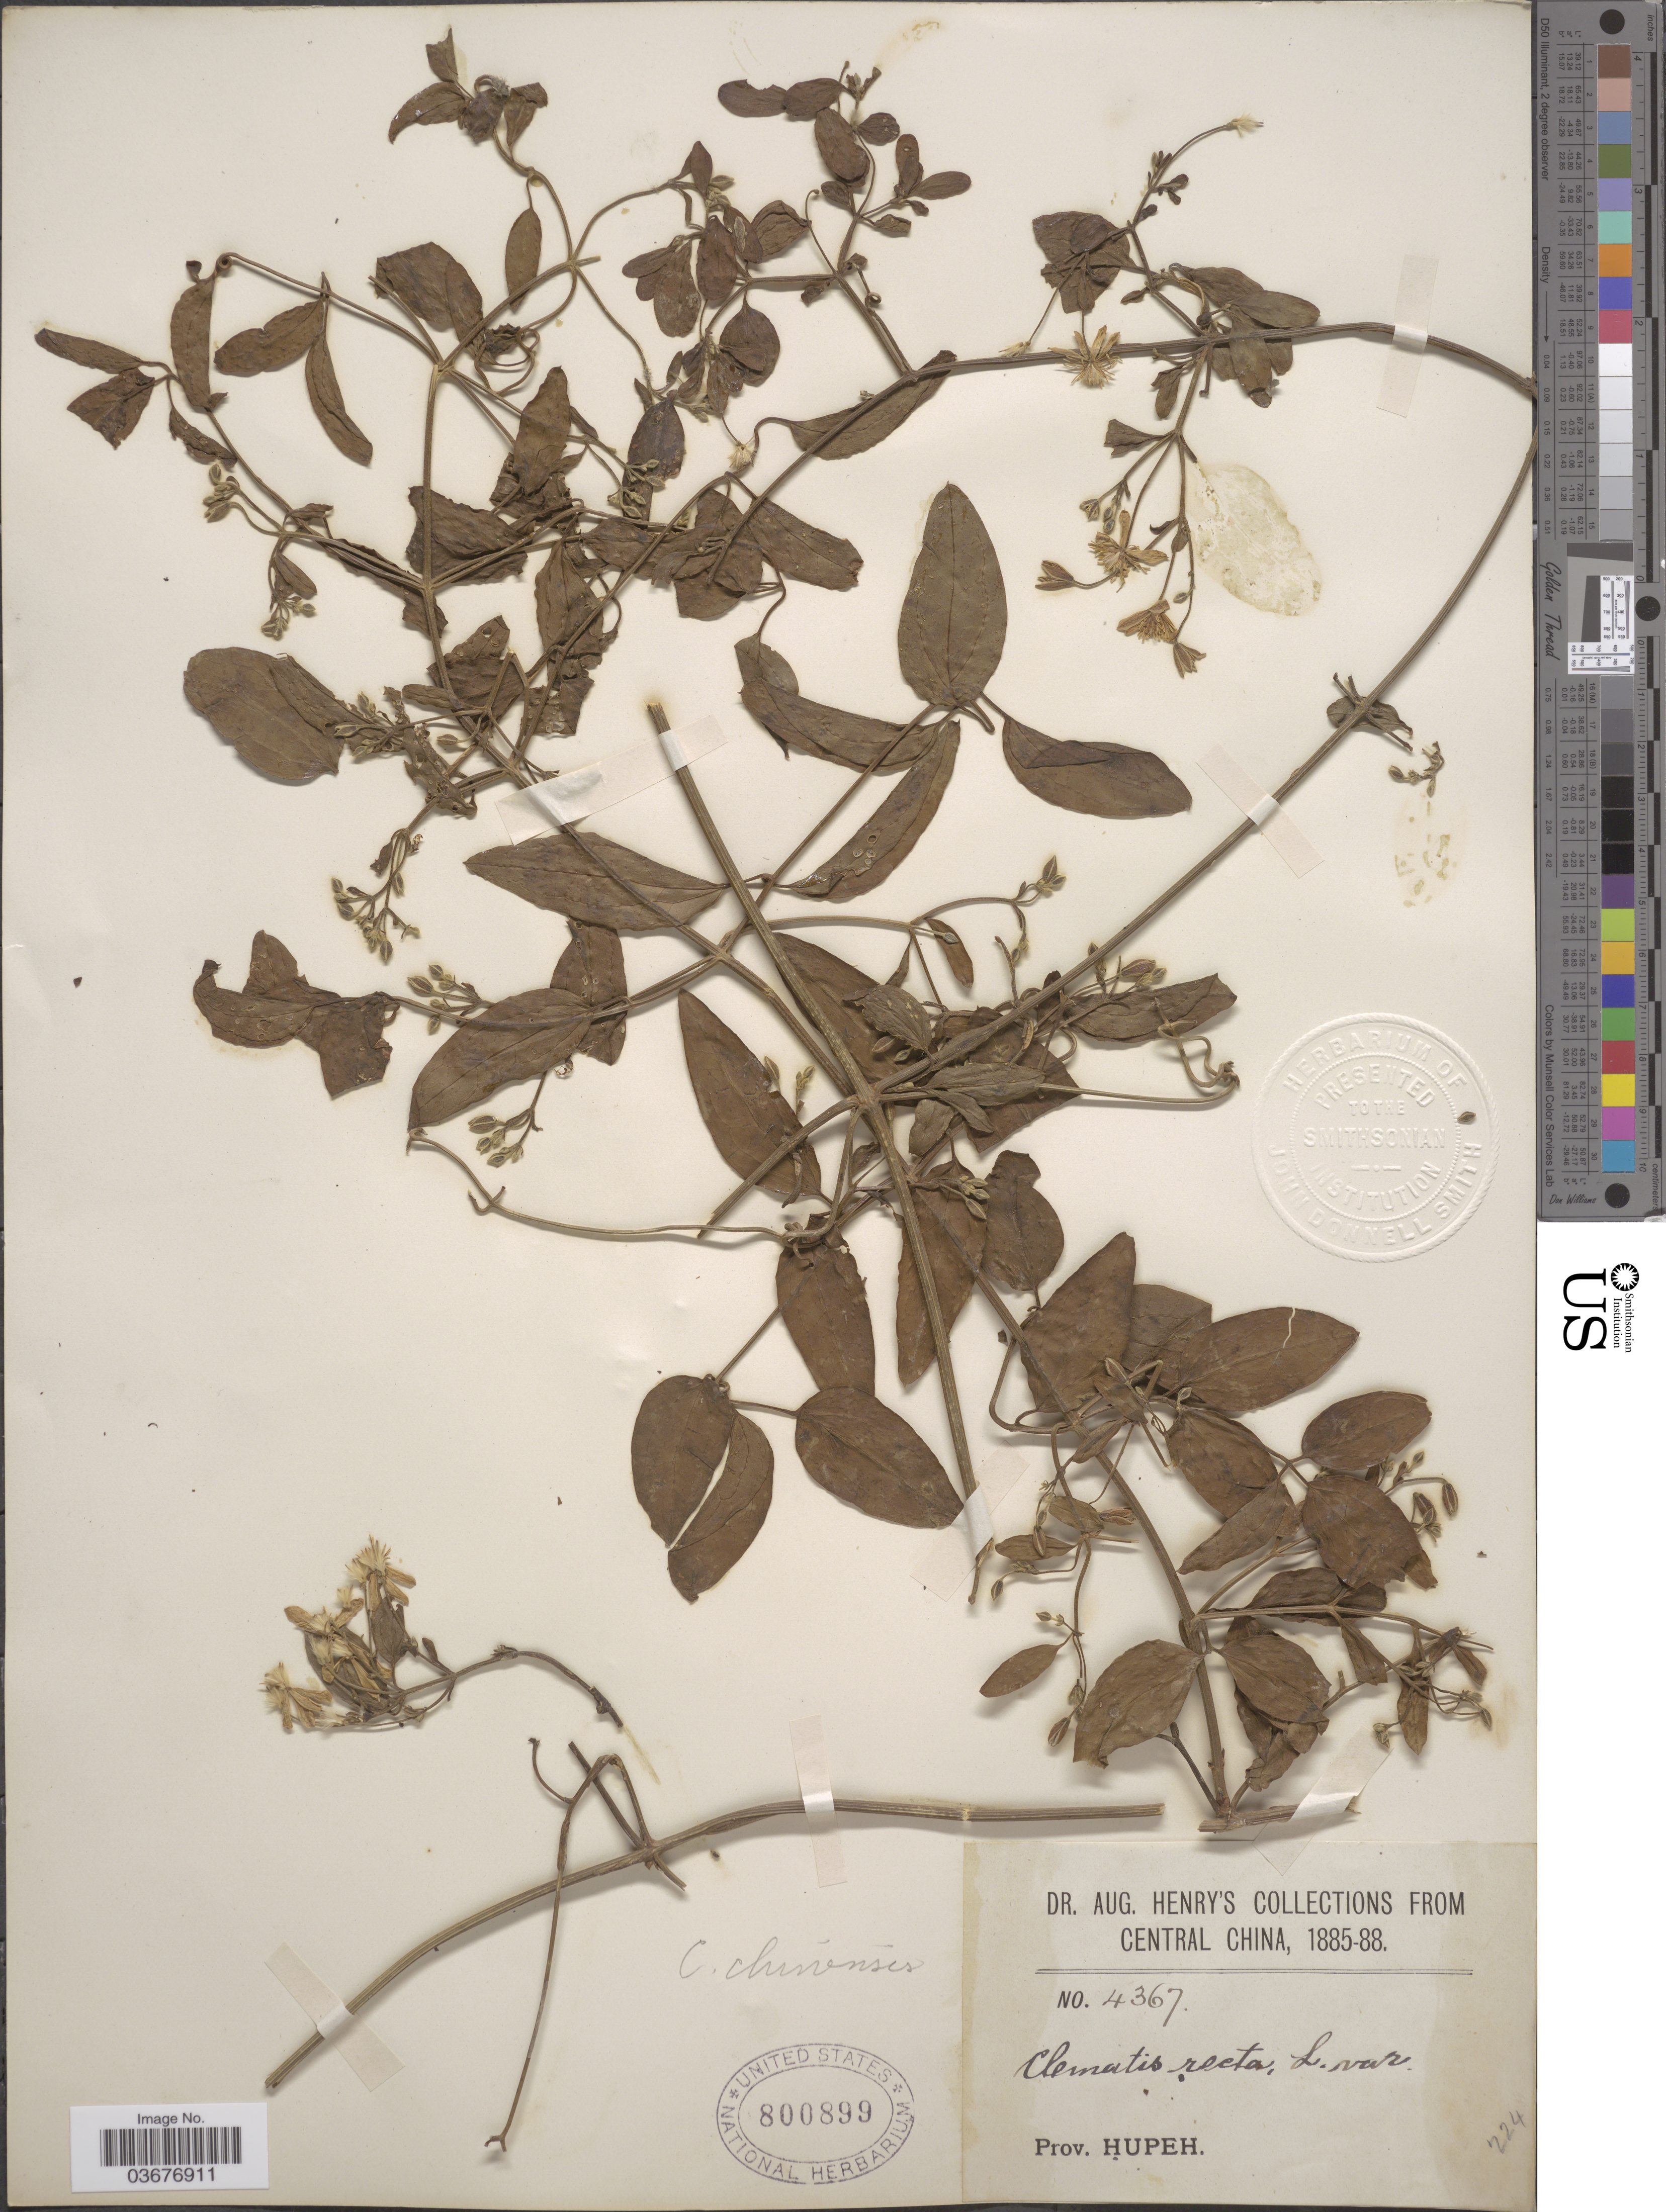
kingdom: Plantae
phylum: Tracheophyta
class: Magnoliopsida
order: Ranunculales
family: Ranunculaceae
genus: Clematis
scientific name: Clematis chinensis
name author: Retz.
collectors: A. Henry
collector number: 4367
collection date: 1885/1888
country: China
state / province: Hubei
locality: Central China. Prov. Hupeh.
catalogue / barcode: US 800899